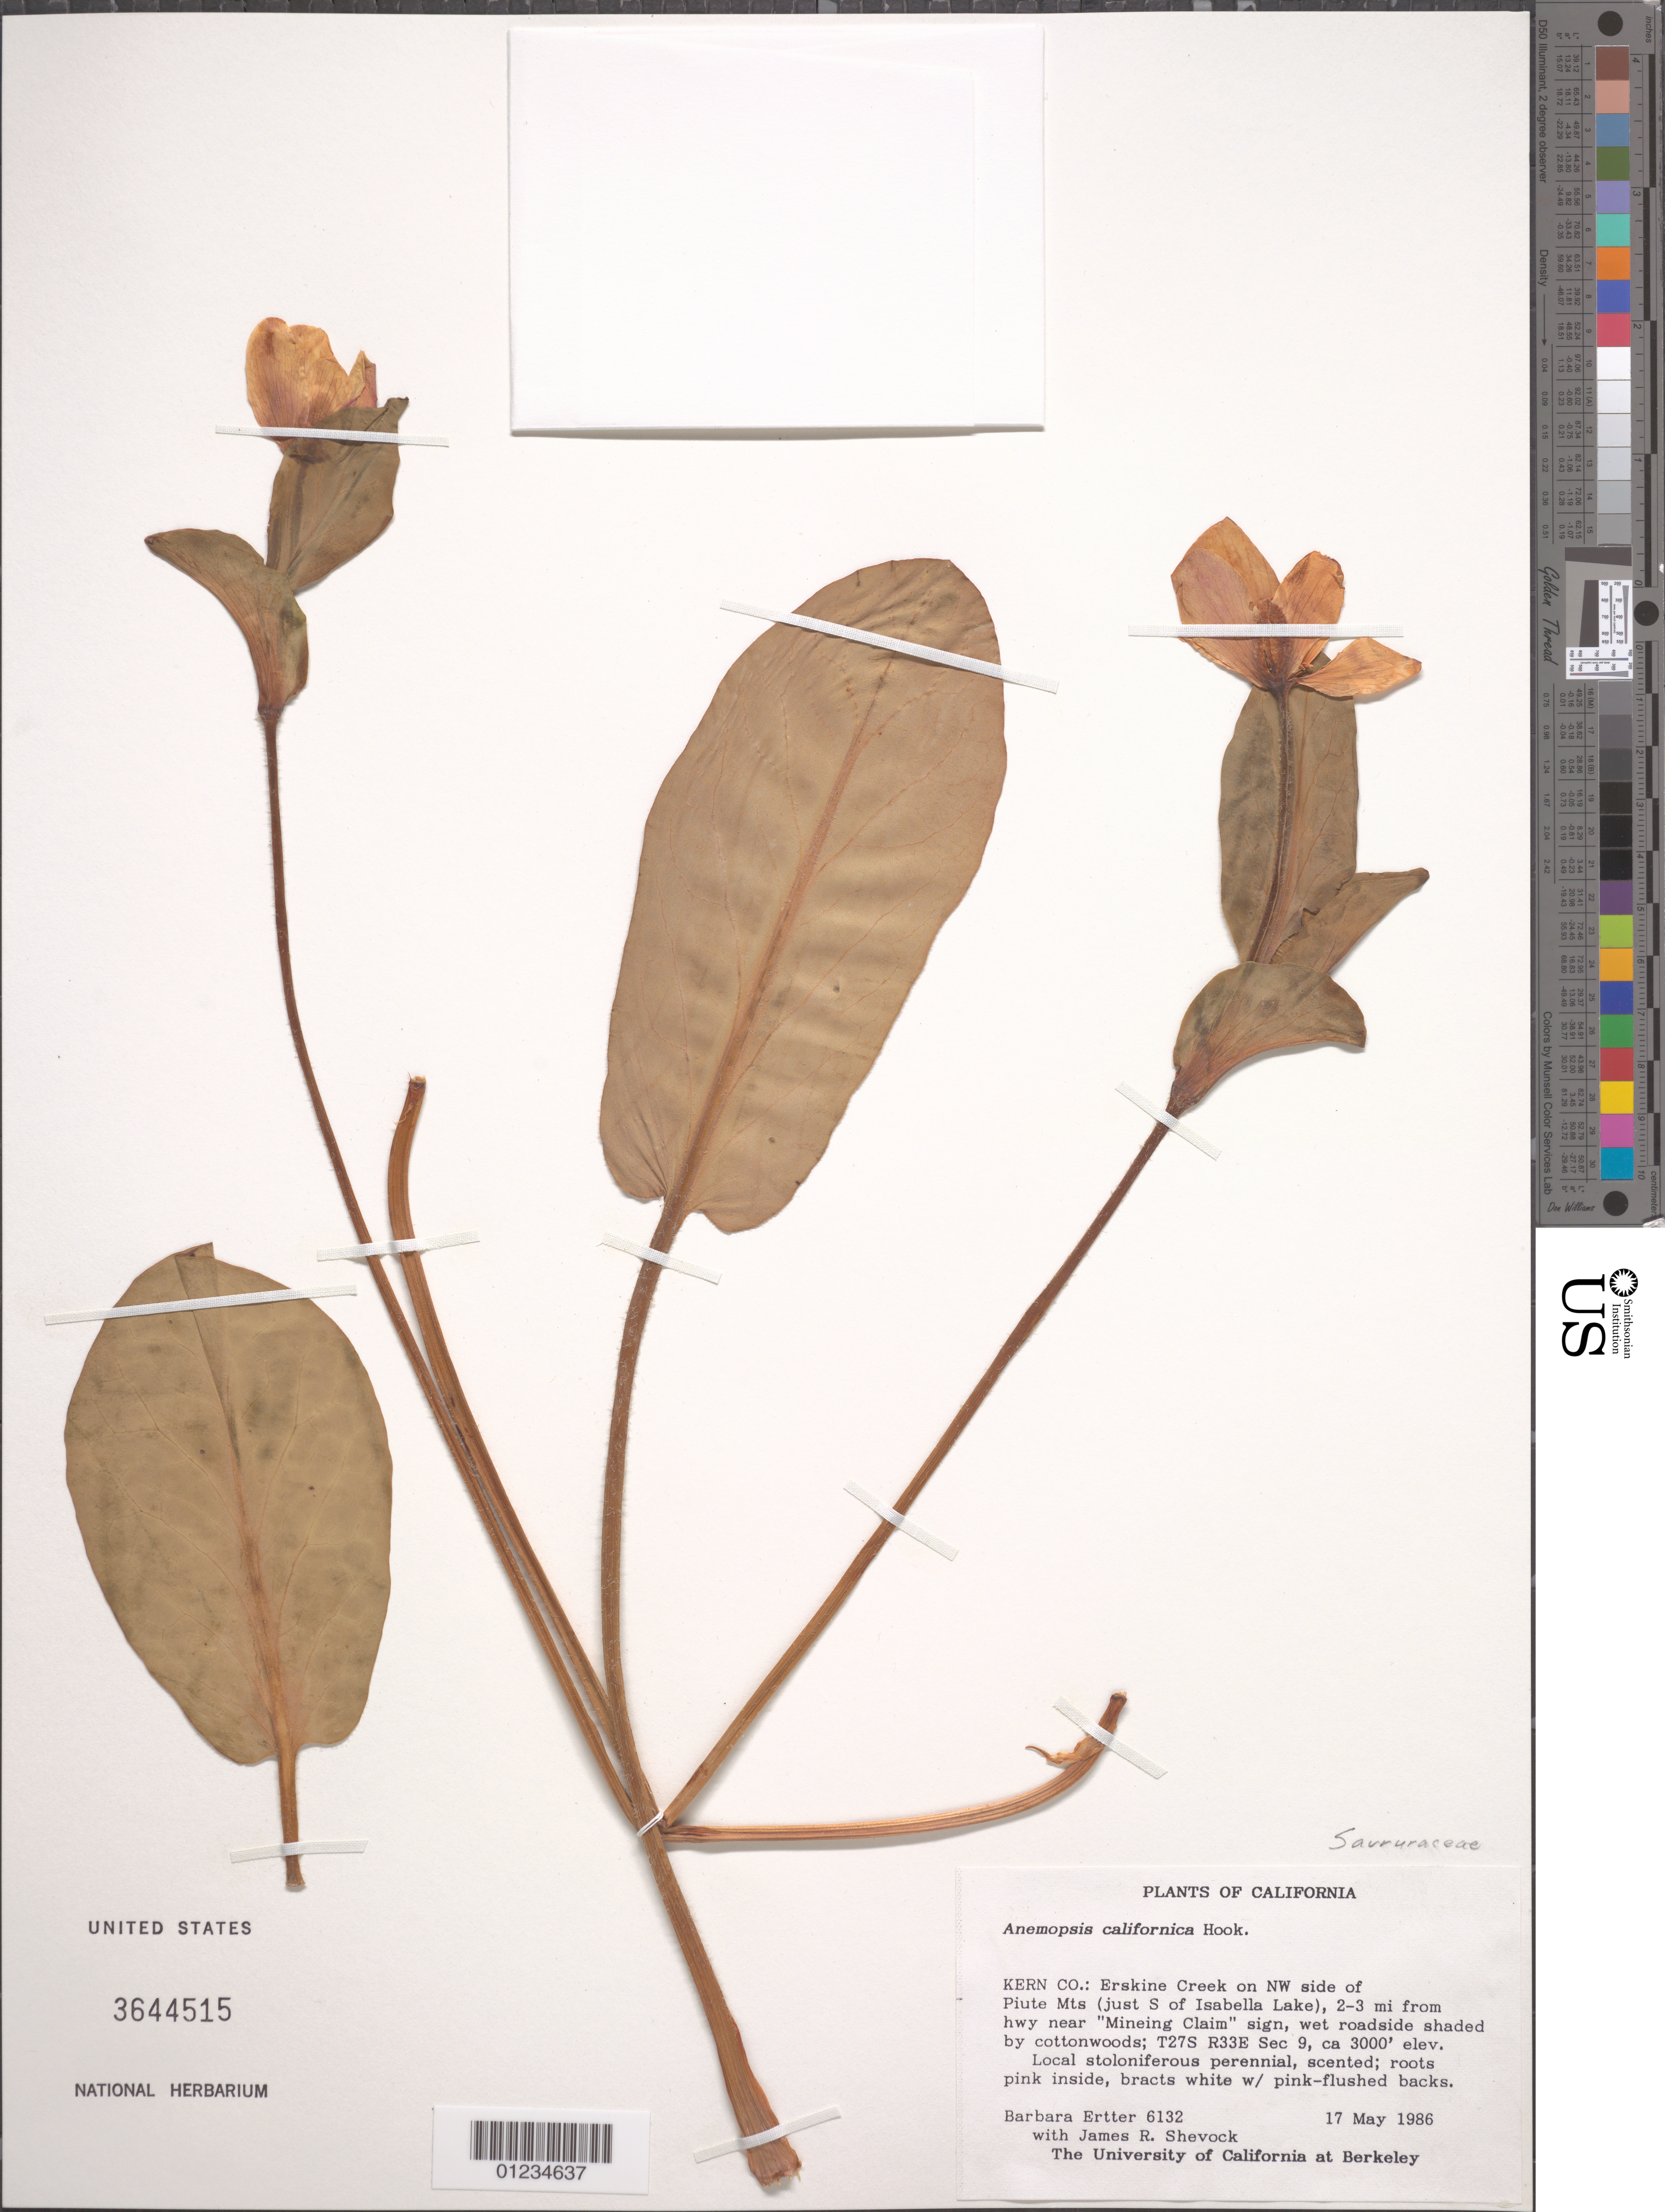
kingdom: Plantae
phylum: Tracheophyta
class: Magnoliopsida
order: Piperales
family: Saururaceae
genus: Anemopsis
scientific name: Anemopsis californica var. californica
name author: (Nutt.) Hook. & Arn.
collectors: B. Ertter & J. R. Shevock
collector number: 6132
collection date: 1986-05-17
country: United States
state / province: California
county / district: Kern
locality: Kern Co.: Erskine Creek on NW side of Piute Mts (just S of Isabella Lake), 2-3 mi from hwy near "Mineing Claim" sign.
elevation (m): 914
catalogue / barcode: US 3644515